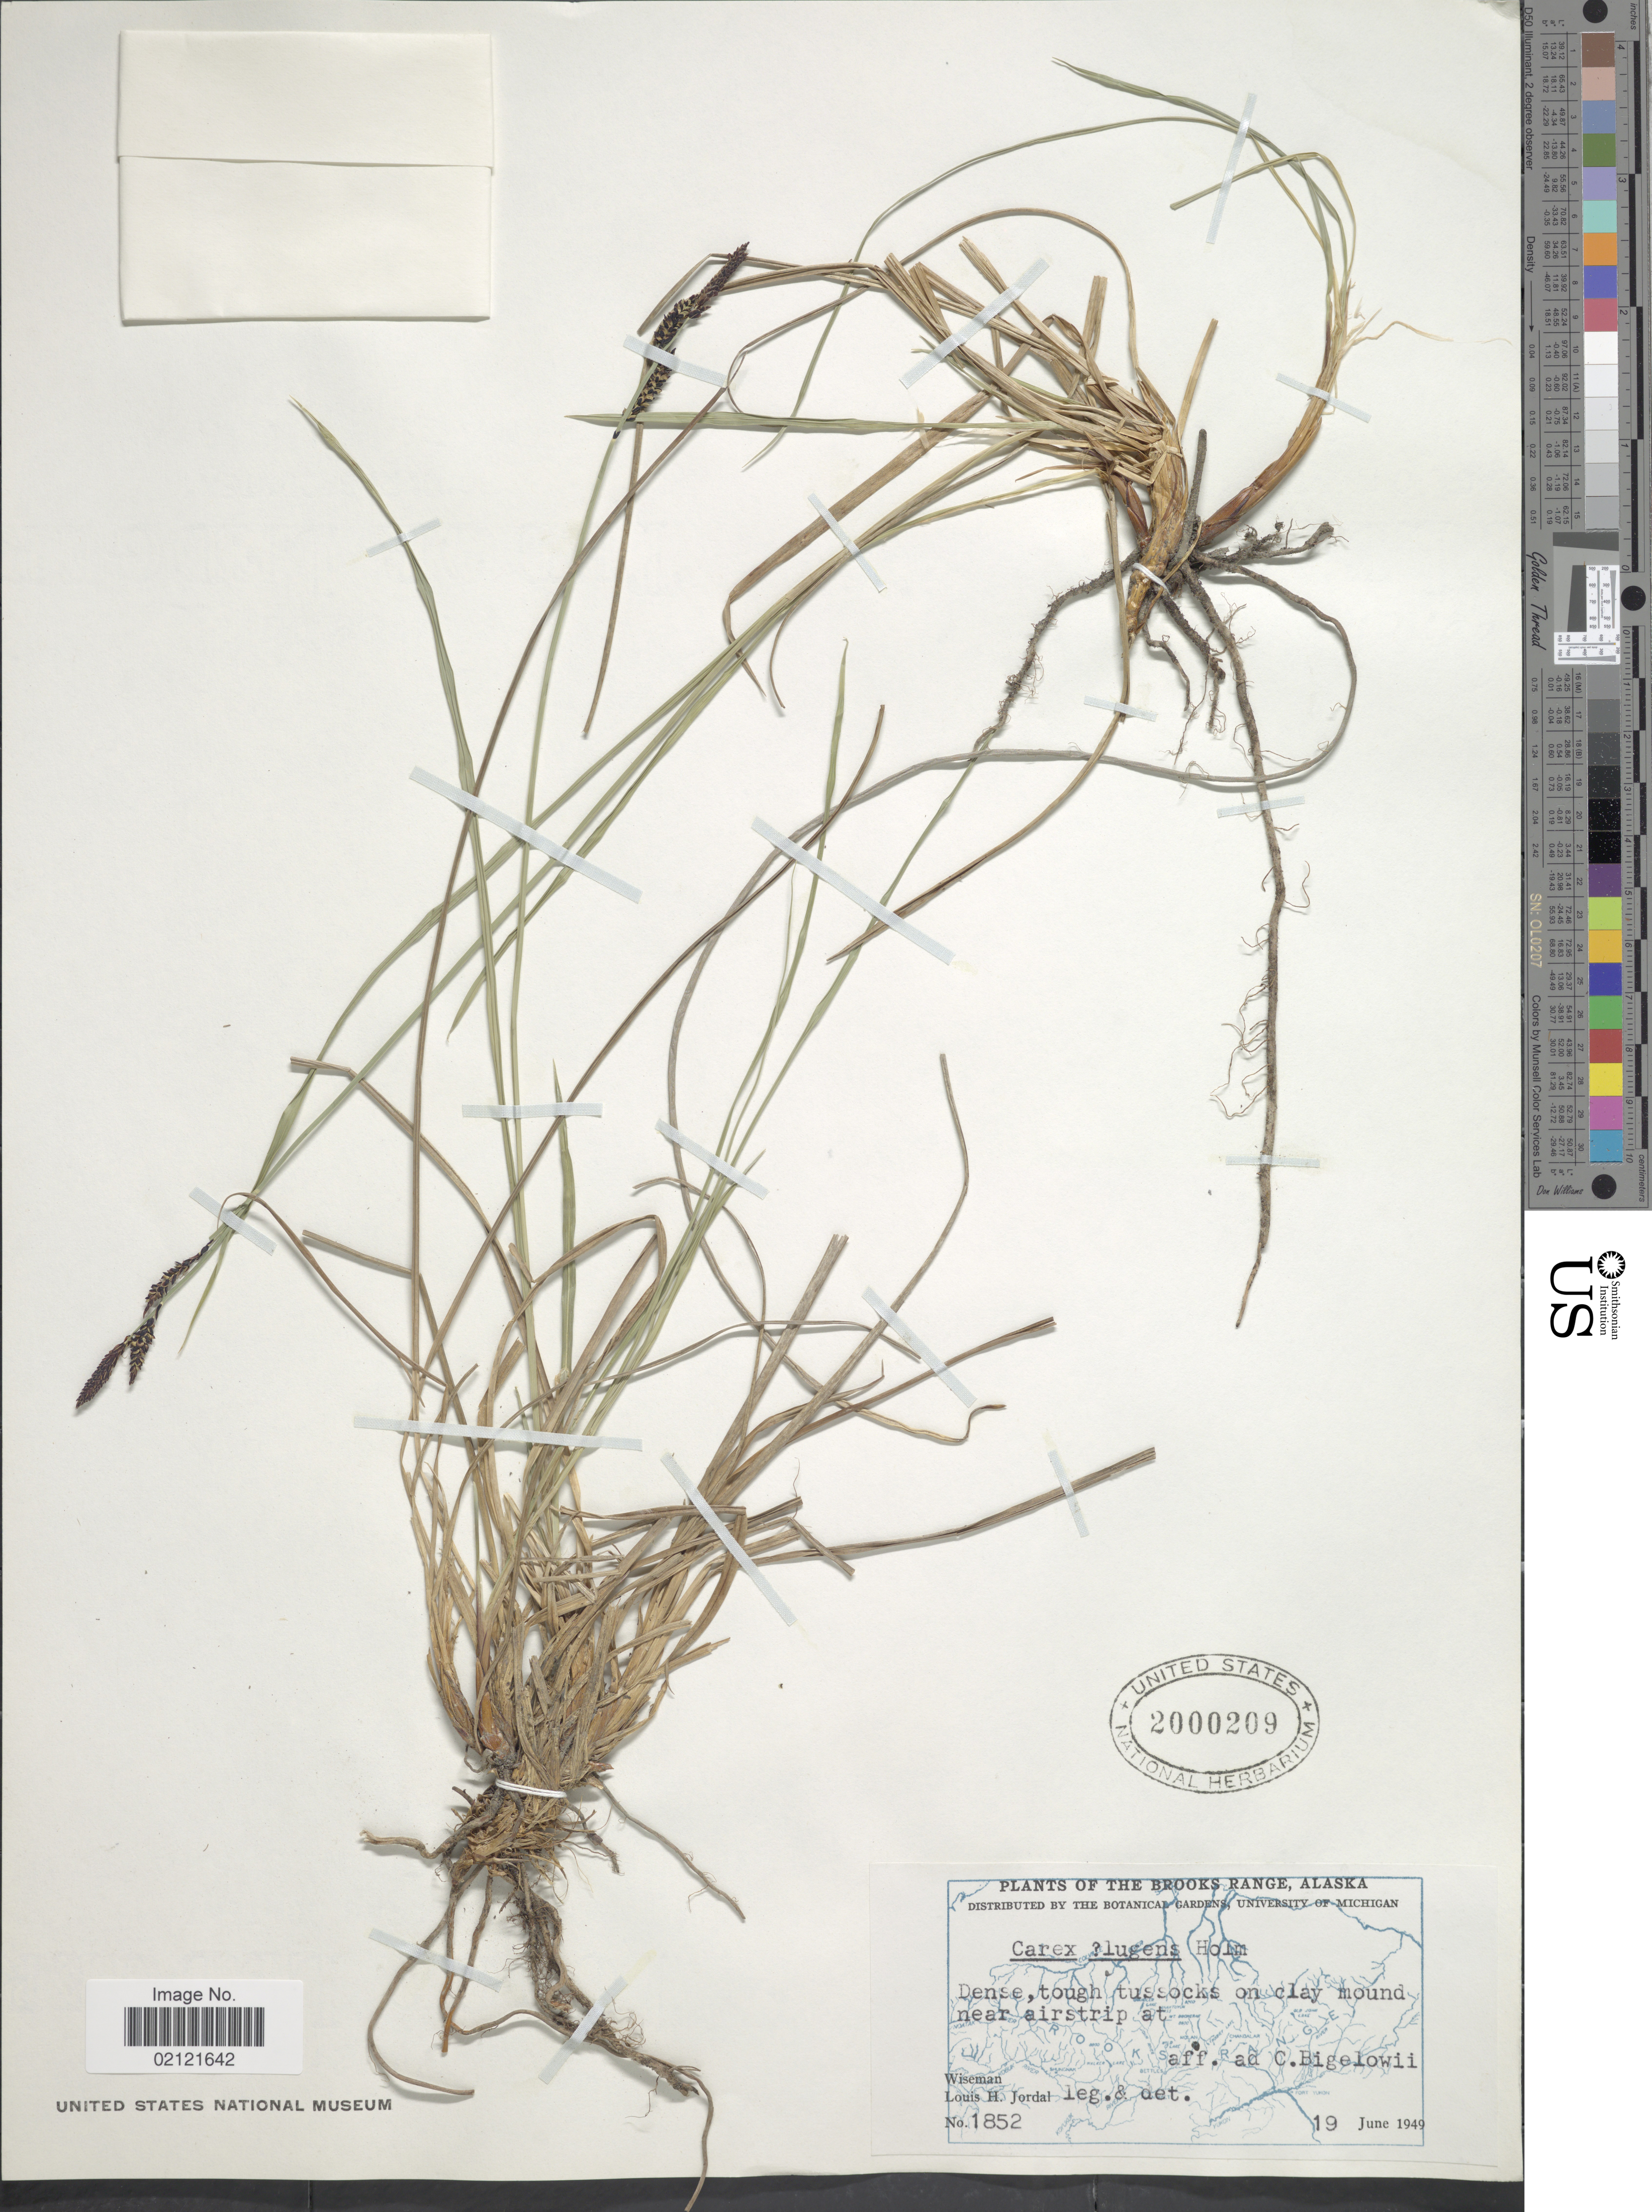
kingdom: Plantae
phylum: Tracheophyta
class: Liliopsida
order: Poales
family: Cyperaceae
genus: Carex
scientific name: Carex bigelowii subsp. lugens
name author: (Holm) T.V. Egorova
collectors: L. Jordal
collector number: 1852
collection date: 1949-06-19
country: United States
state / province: Alaska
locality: The Brooks Range, Wiseman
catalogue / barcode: US 2000209